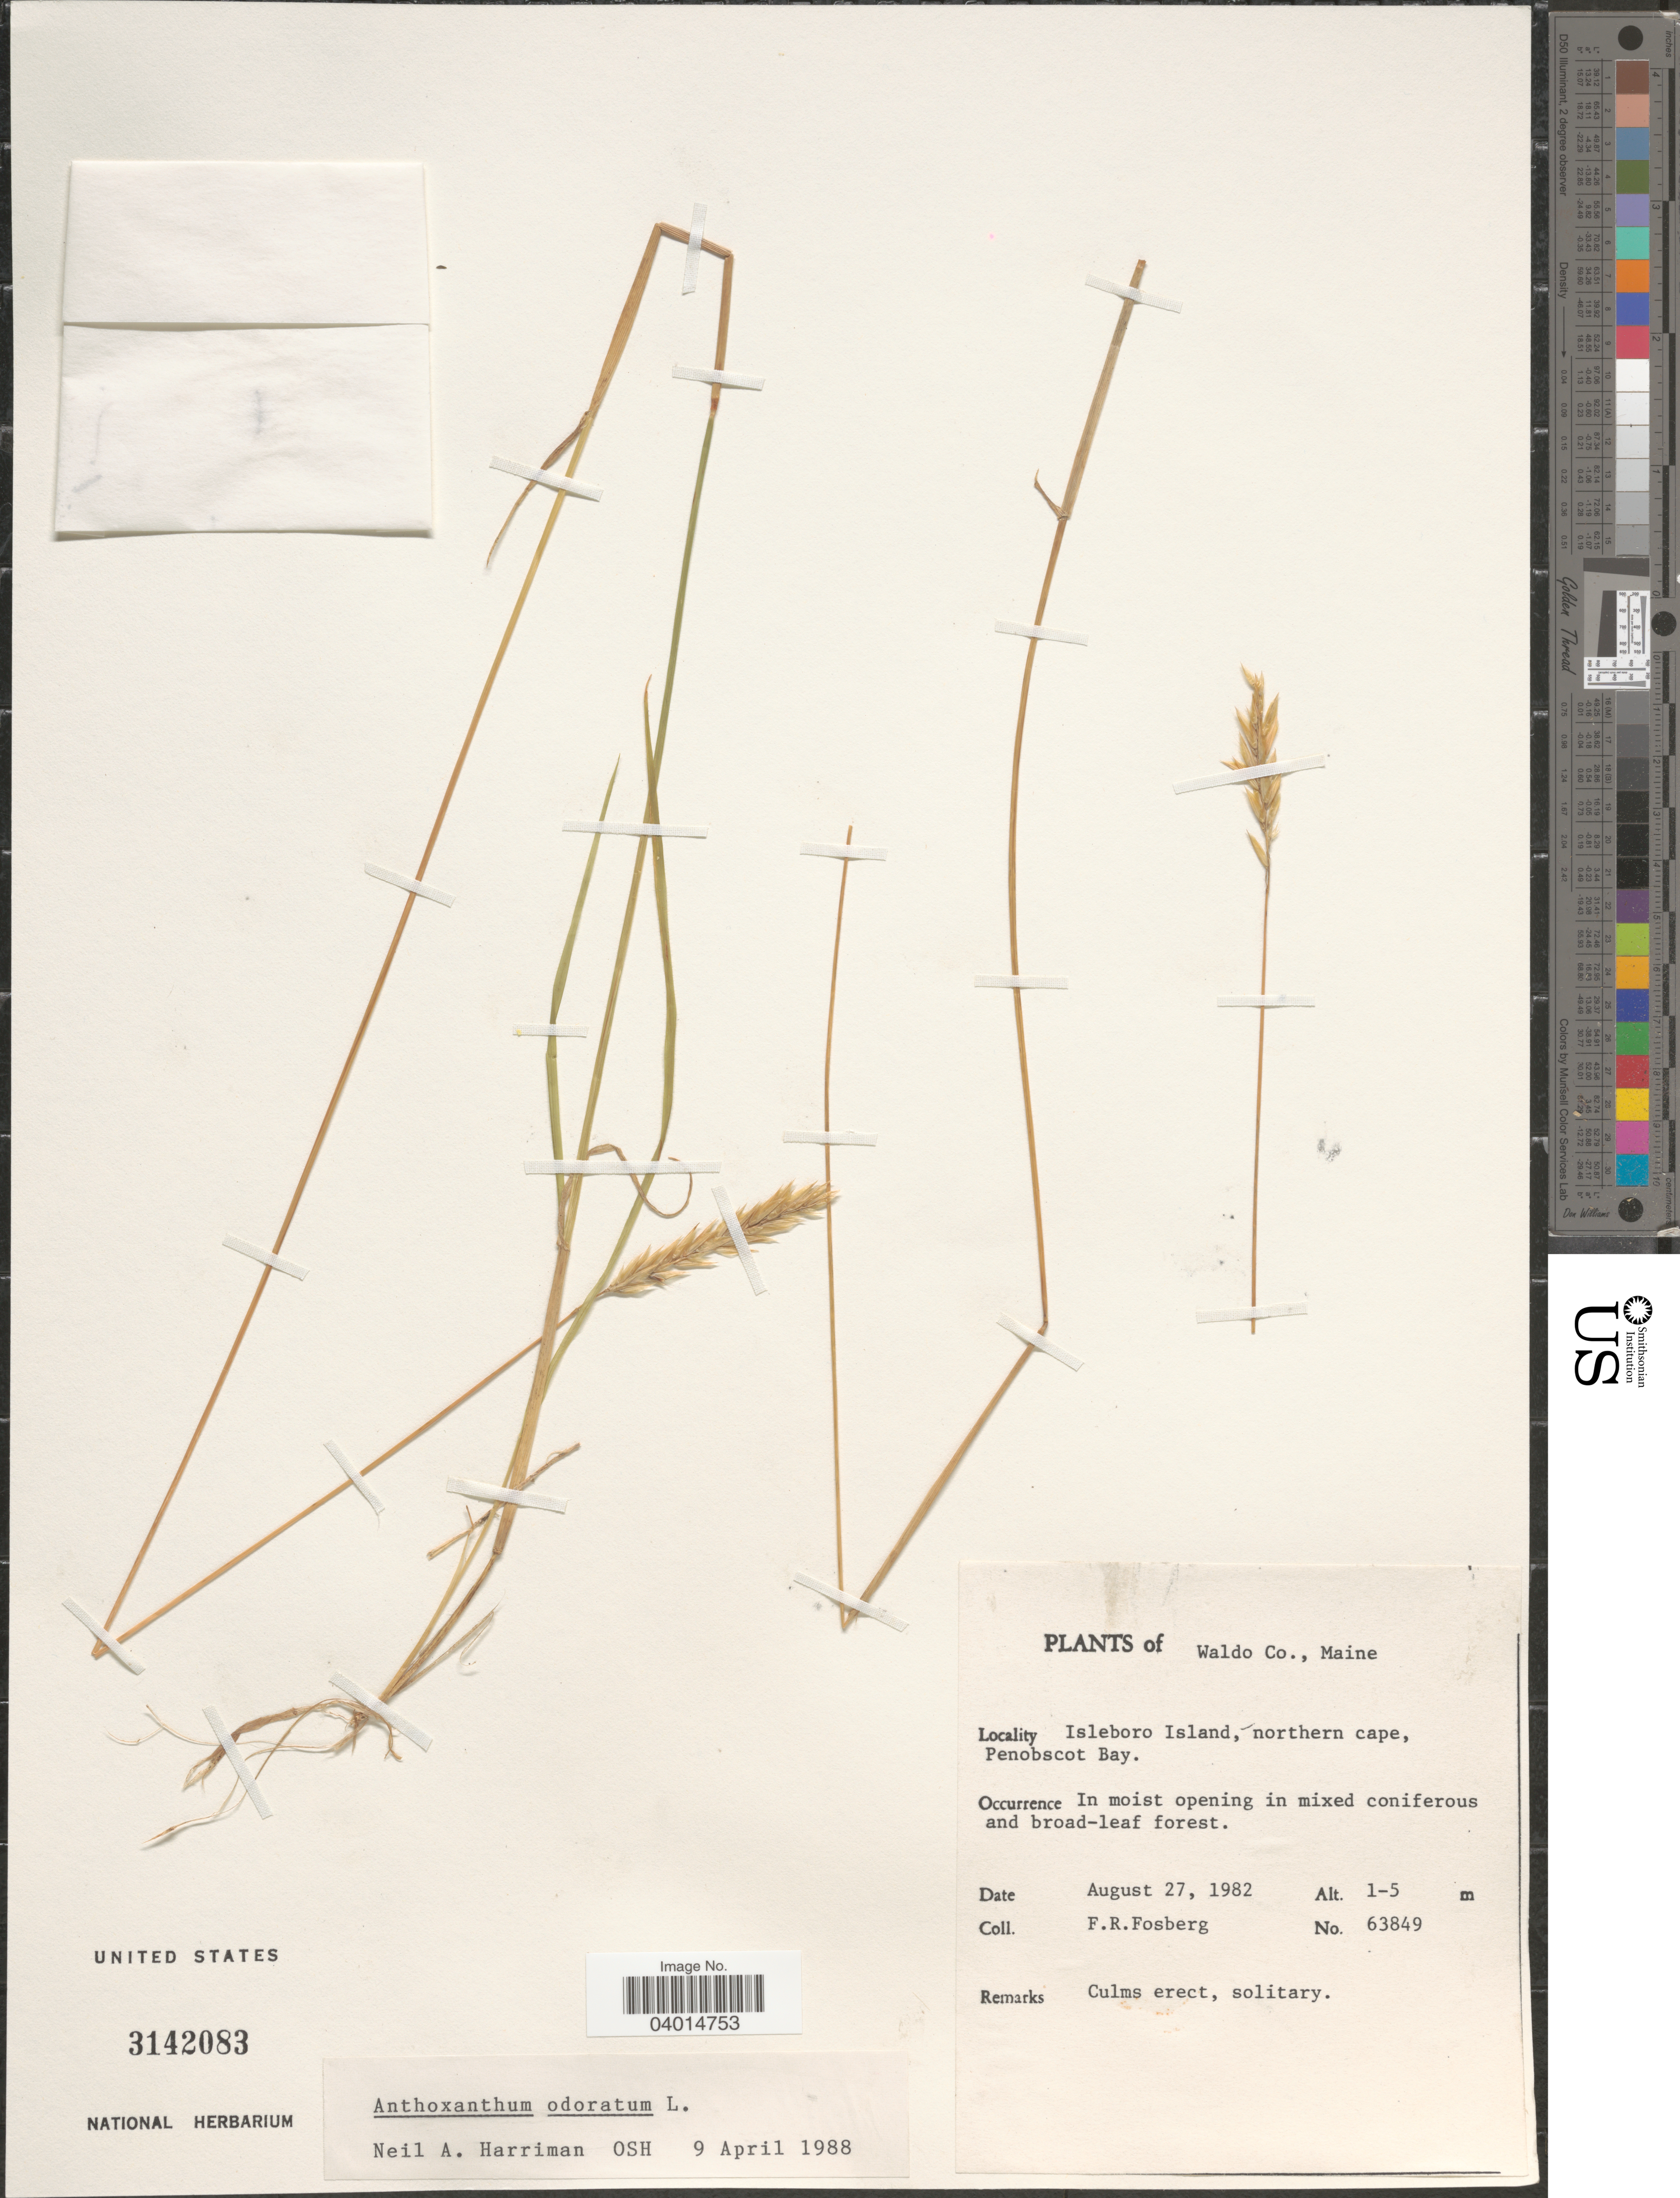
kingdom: Plantae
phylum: Tracheophyta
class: Liliopsida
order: Poales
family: Poaceae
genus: Anthoxanthum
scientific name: Anthoxanthum odoratum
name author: L.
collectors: F. R. Fosberg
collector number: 63849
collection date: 1982-08-27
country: United States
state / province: Maine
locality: Waldo Co. Isleboro Island, northern cape, Penobscot Bay.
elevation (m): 1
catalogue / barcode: US 3142083